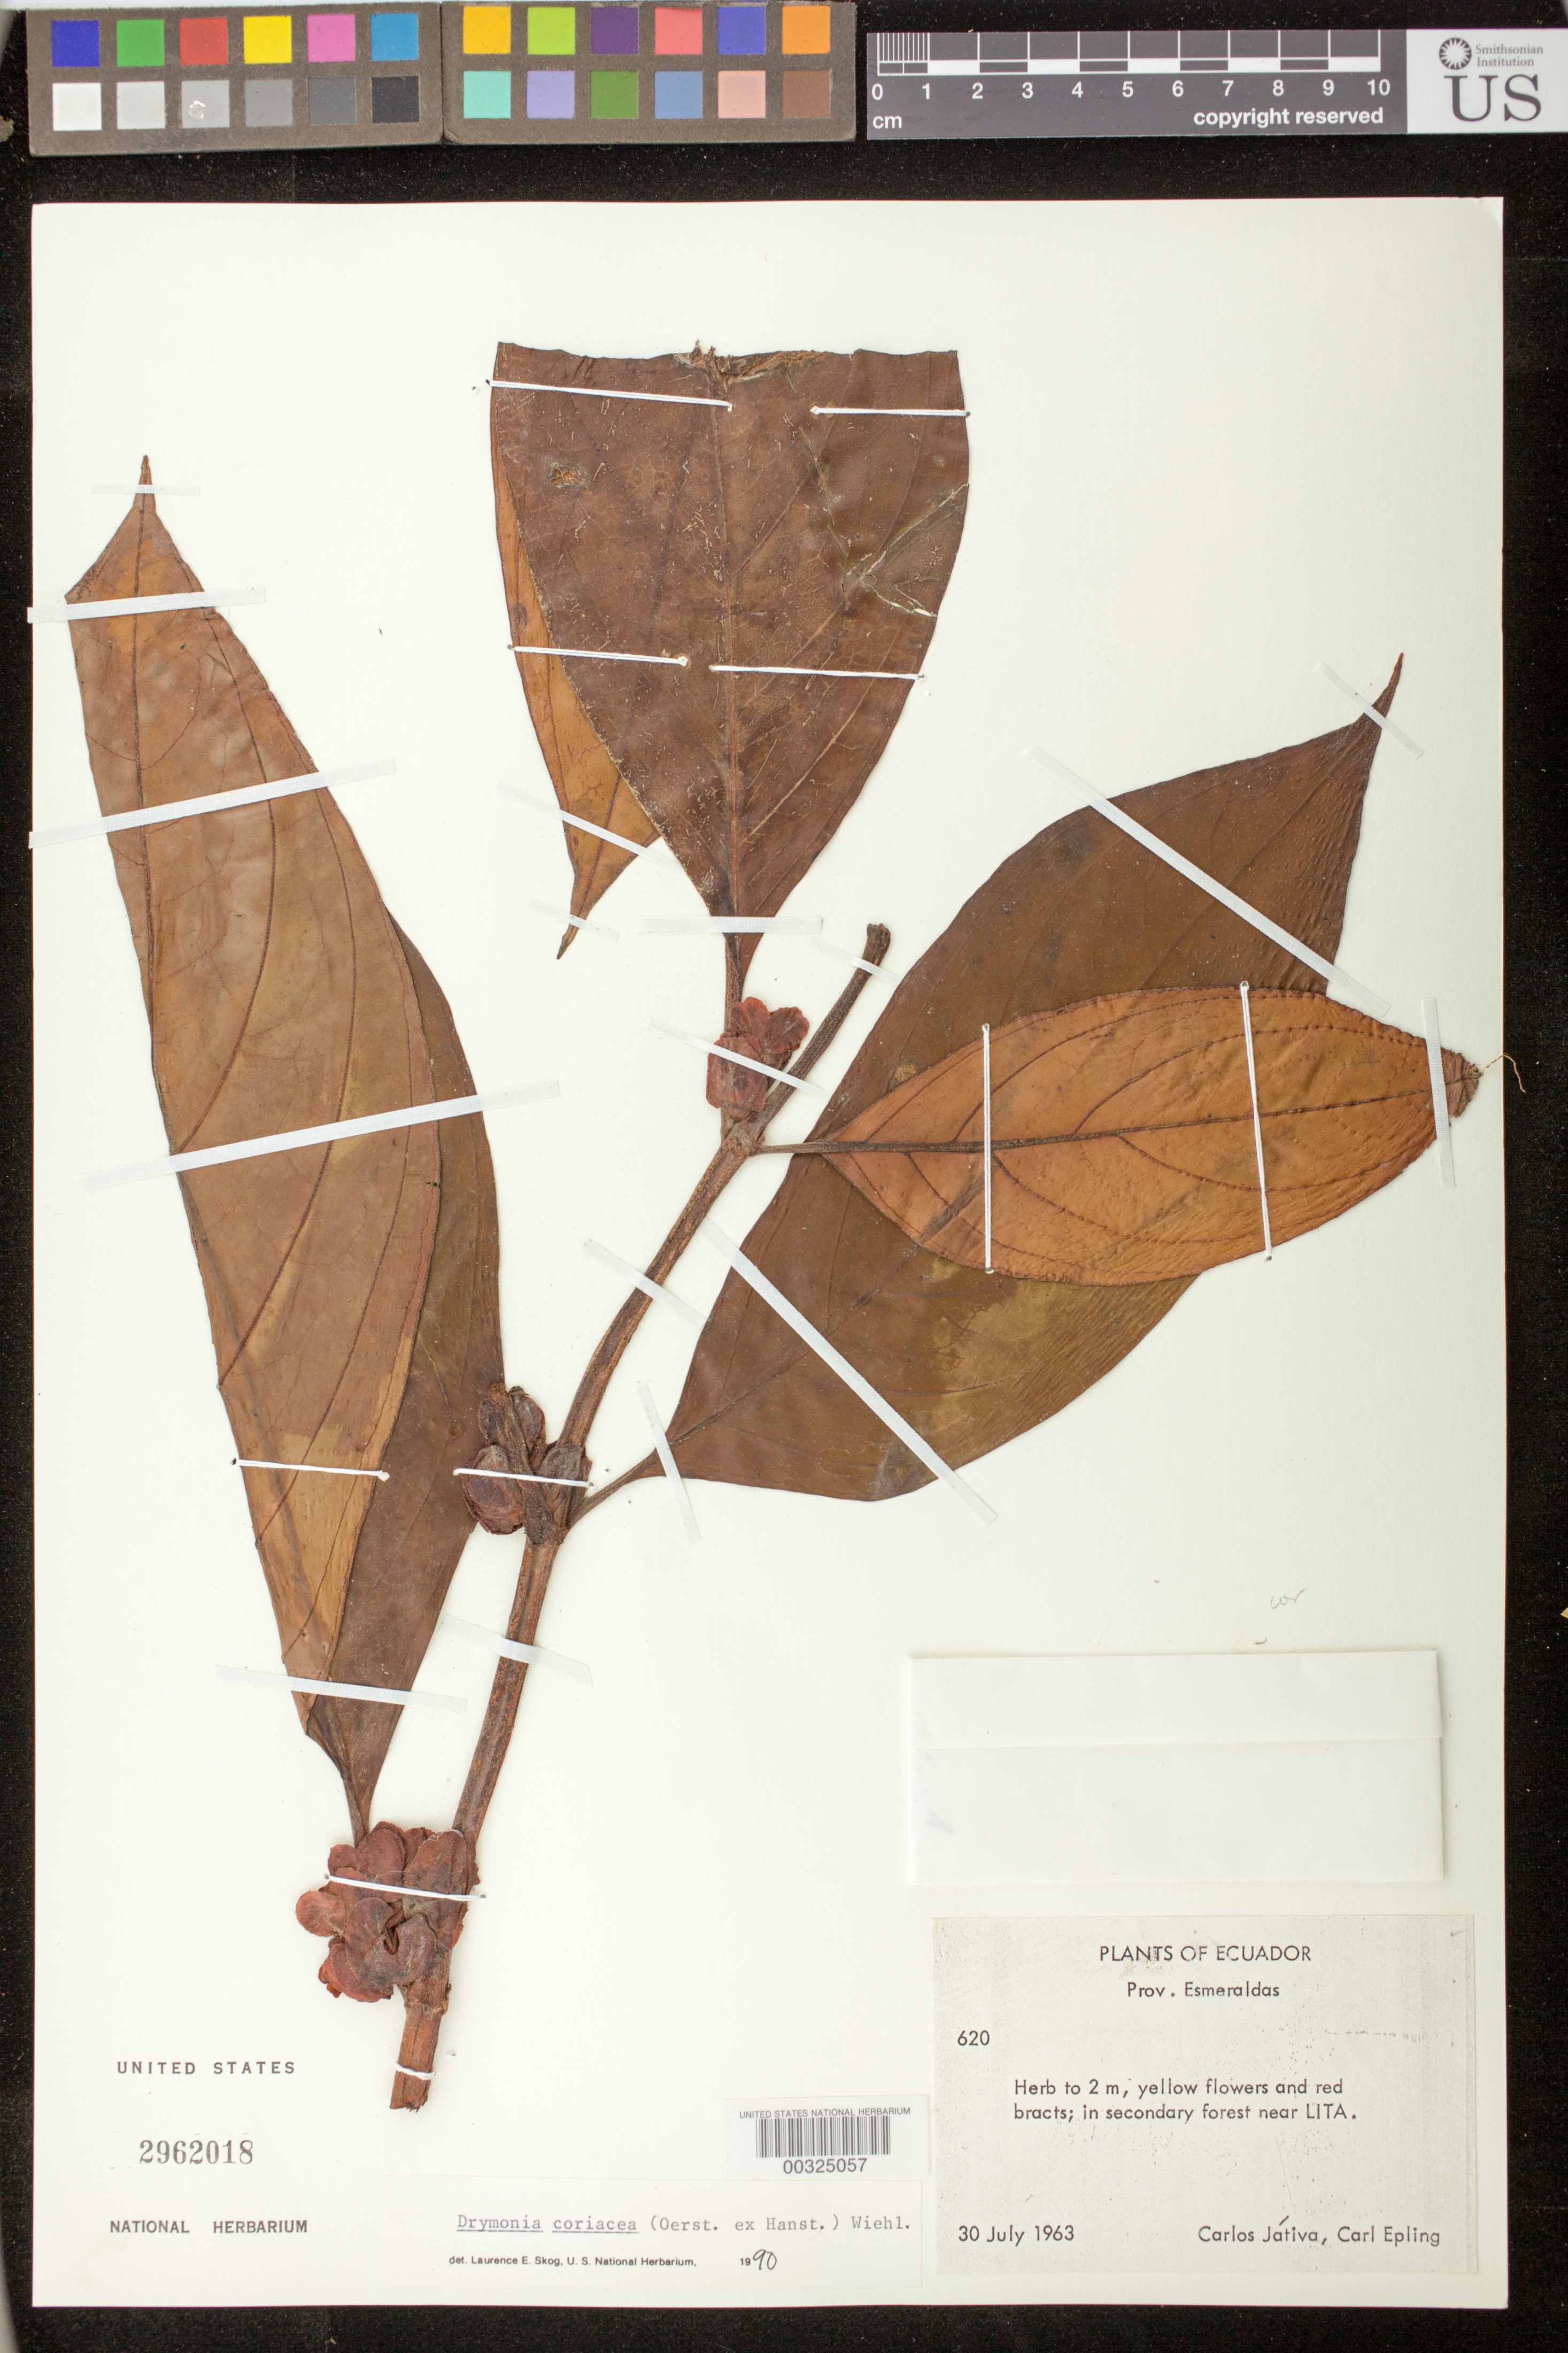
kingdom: Plantae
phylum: Tracheophyta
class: Magnoliopsida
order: Lamiales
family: Gesneriaceae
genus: Drymonia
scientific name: Drymonia coriacea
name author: (Oerst. ex Hanst.) Wiehler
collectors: C. D. Játiva & C. C. Epling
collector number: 620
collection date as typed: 30 Jul 1963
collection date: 1963-07-30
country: Ecuador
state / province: Esmeraldas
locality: Near Lita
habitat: In secondary forest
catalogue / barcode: US 2962018